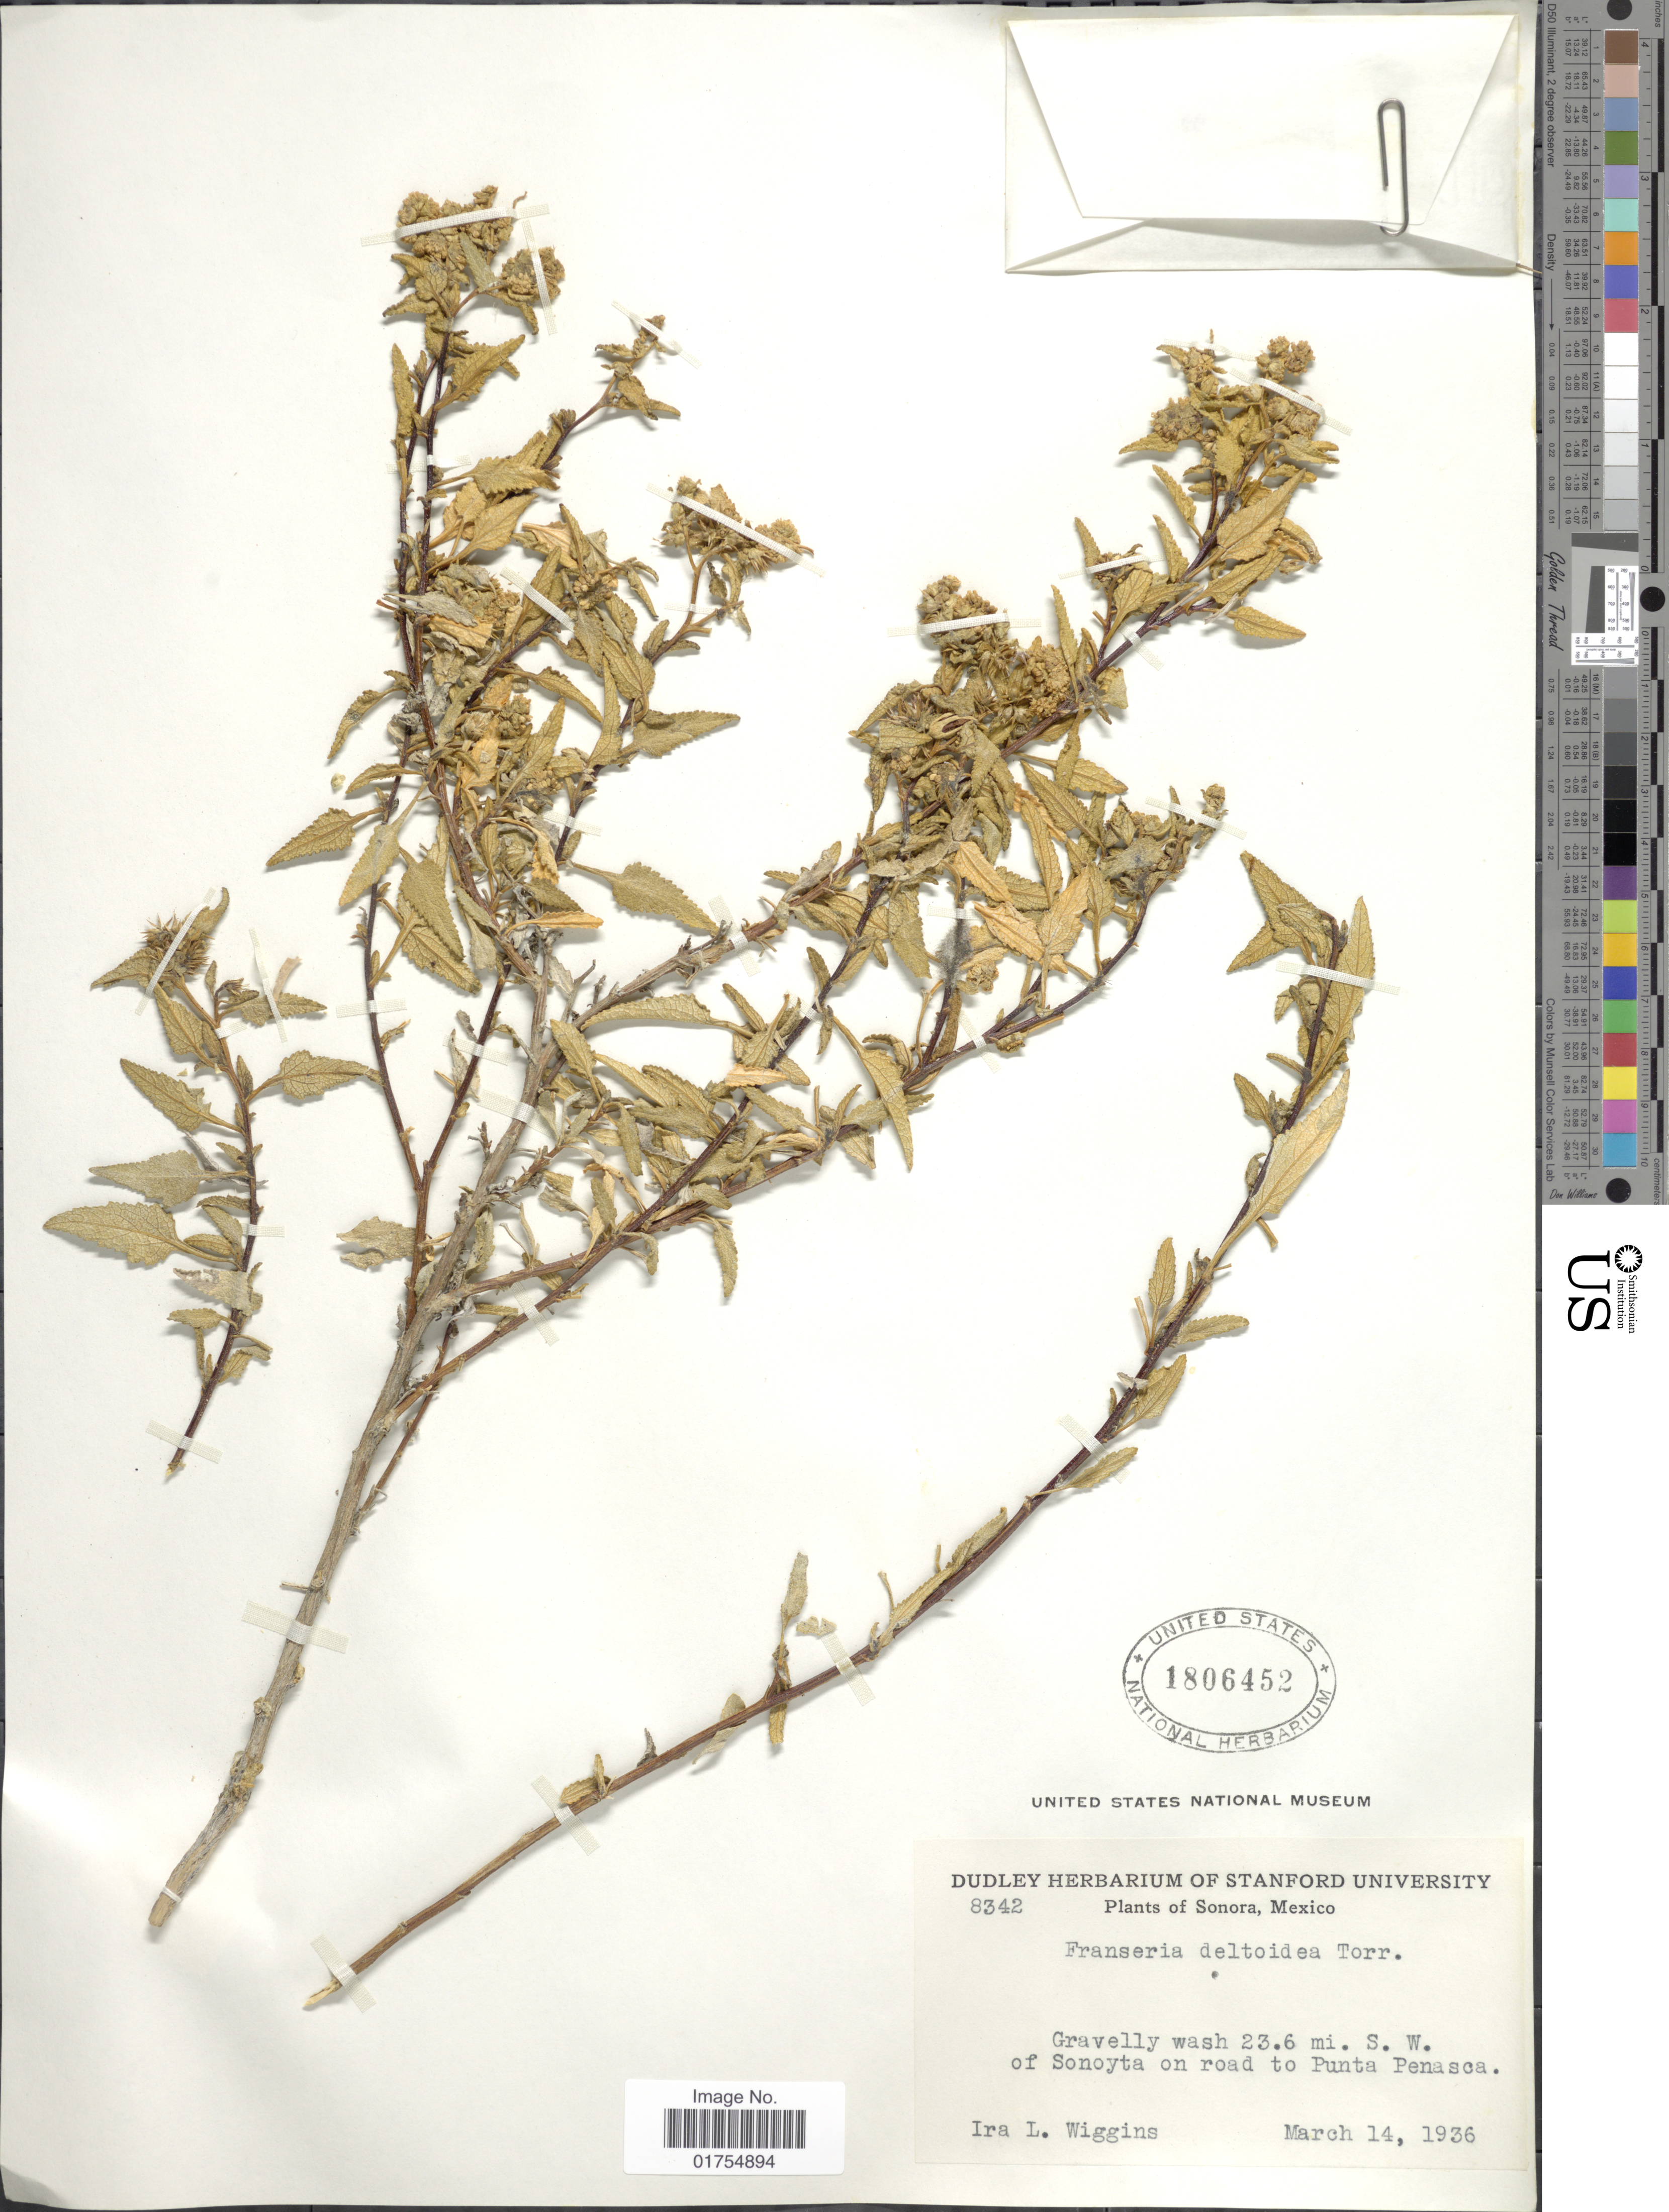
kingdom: Plantae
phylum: Tracheophyta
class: Magnoliopsida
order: Asterales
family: Asteraceae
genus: Franseria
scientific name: Franseria deltoidea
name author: Torr.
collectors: I. L. Wiggins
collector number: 8342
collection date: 1936-03-14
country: Mexico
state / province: Sonora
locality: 23.6 mi. S. W. of Sonoyta on road to Punta Penasca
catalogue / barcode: US 1806452